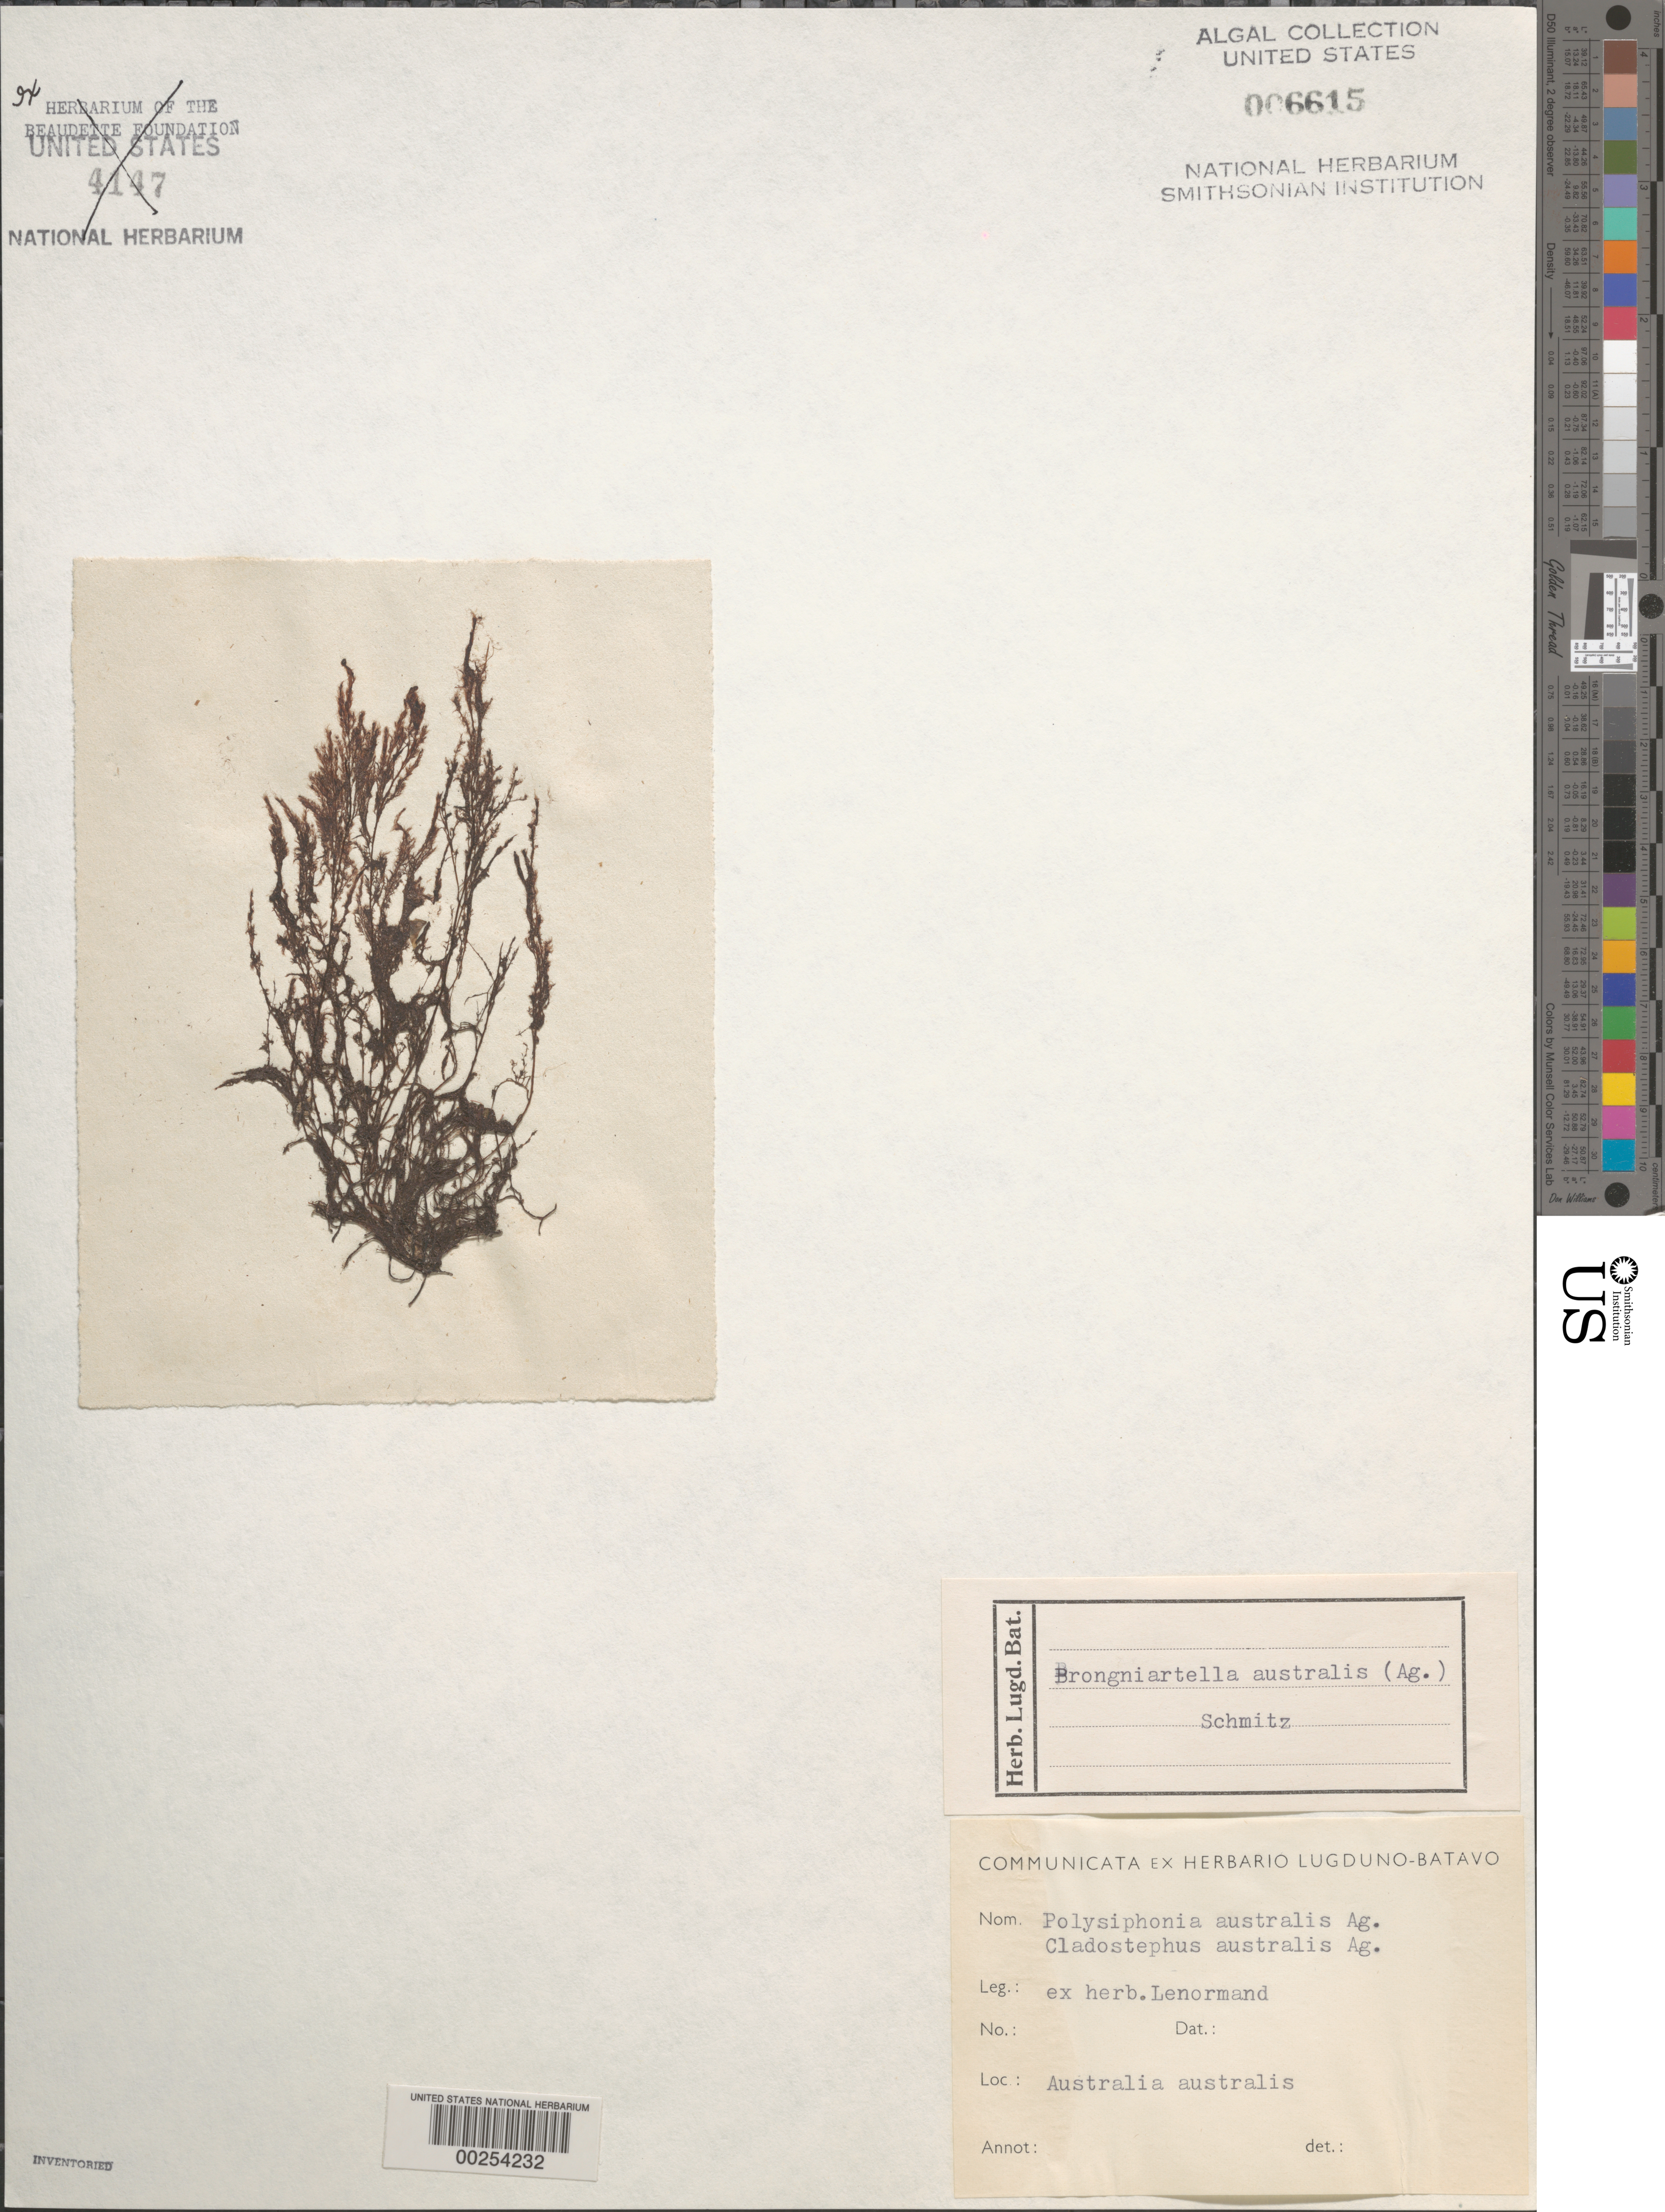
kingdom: Plantae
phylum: Rhodophyta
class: Florideophyceae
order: Ceramiales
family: Rhodomelaceae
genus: Brongniartella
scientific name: Brongniartella australis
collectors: S. Lenormand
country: Australia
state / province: South Australia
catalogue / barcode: US 6615